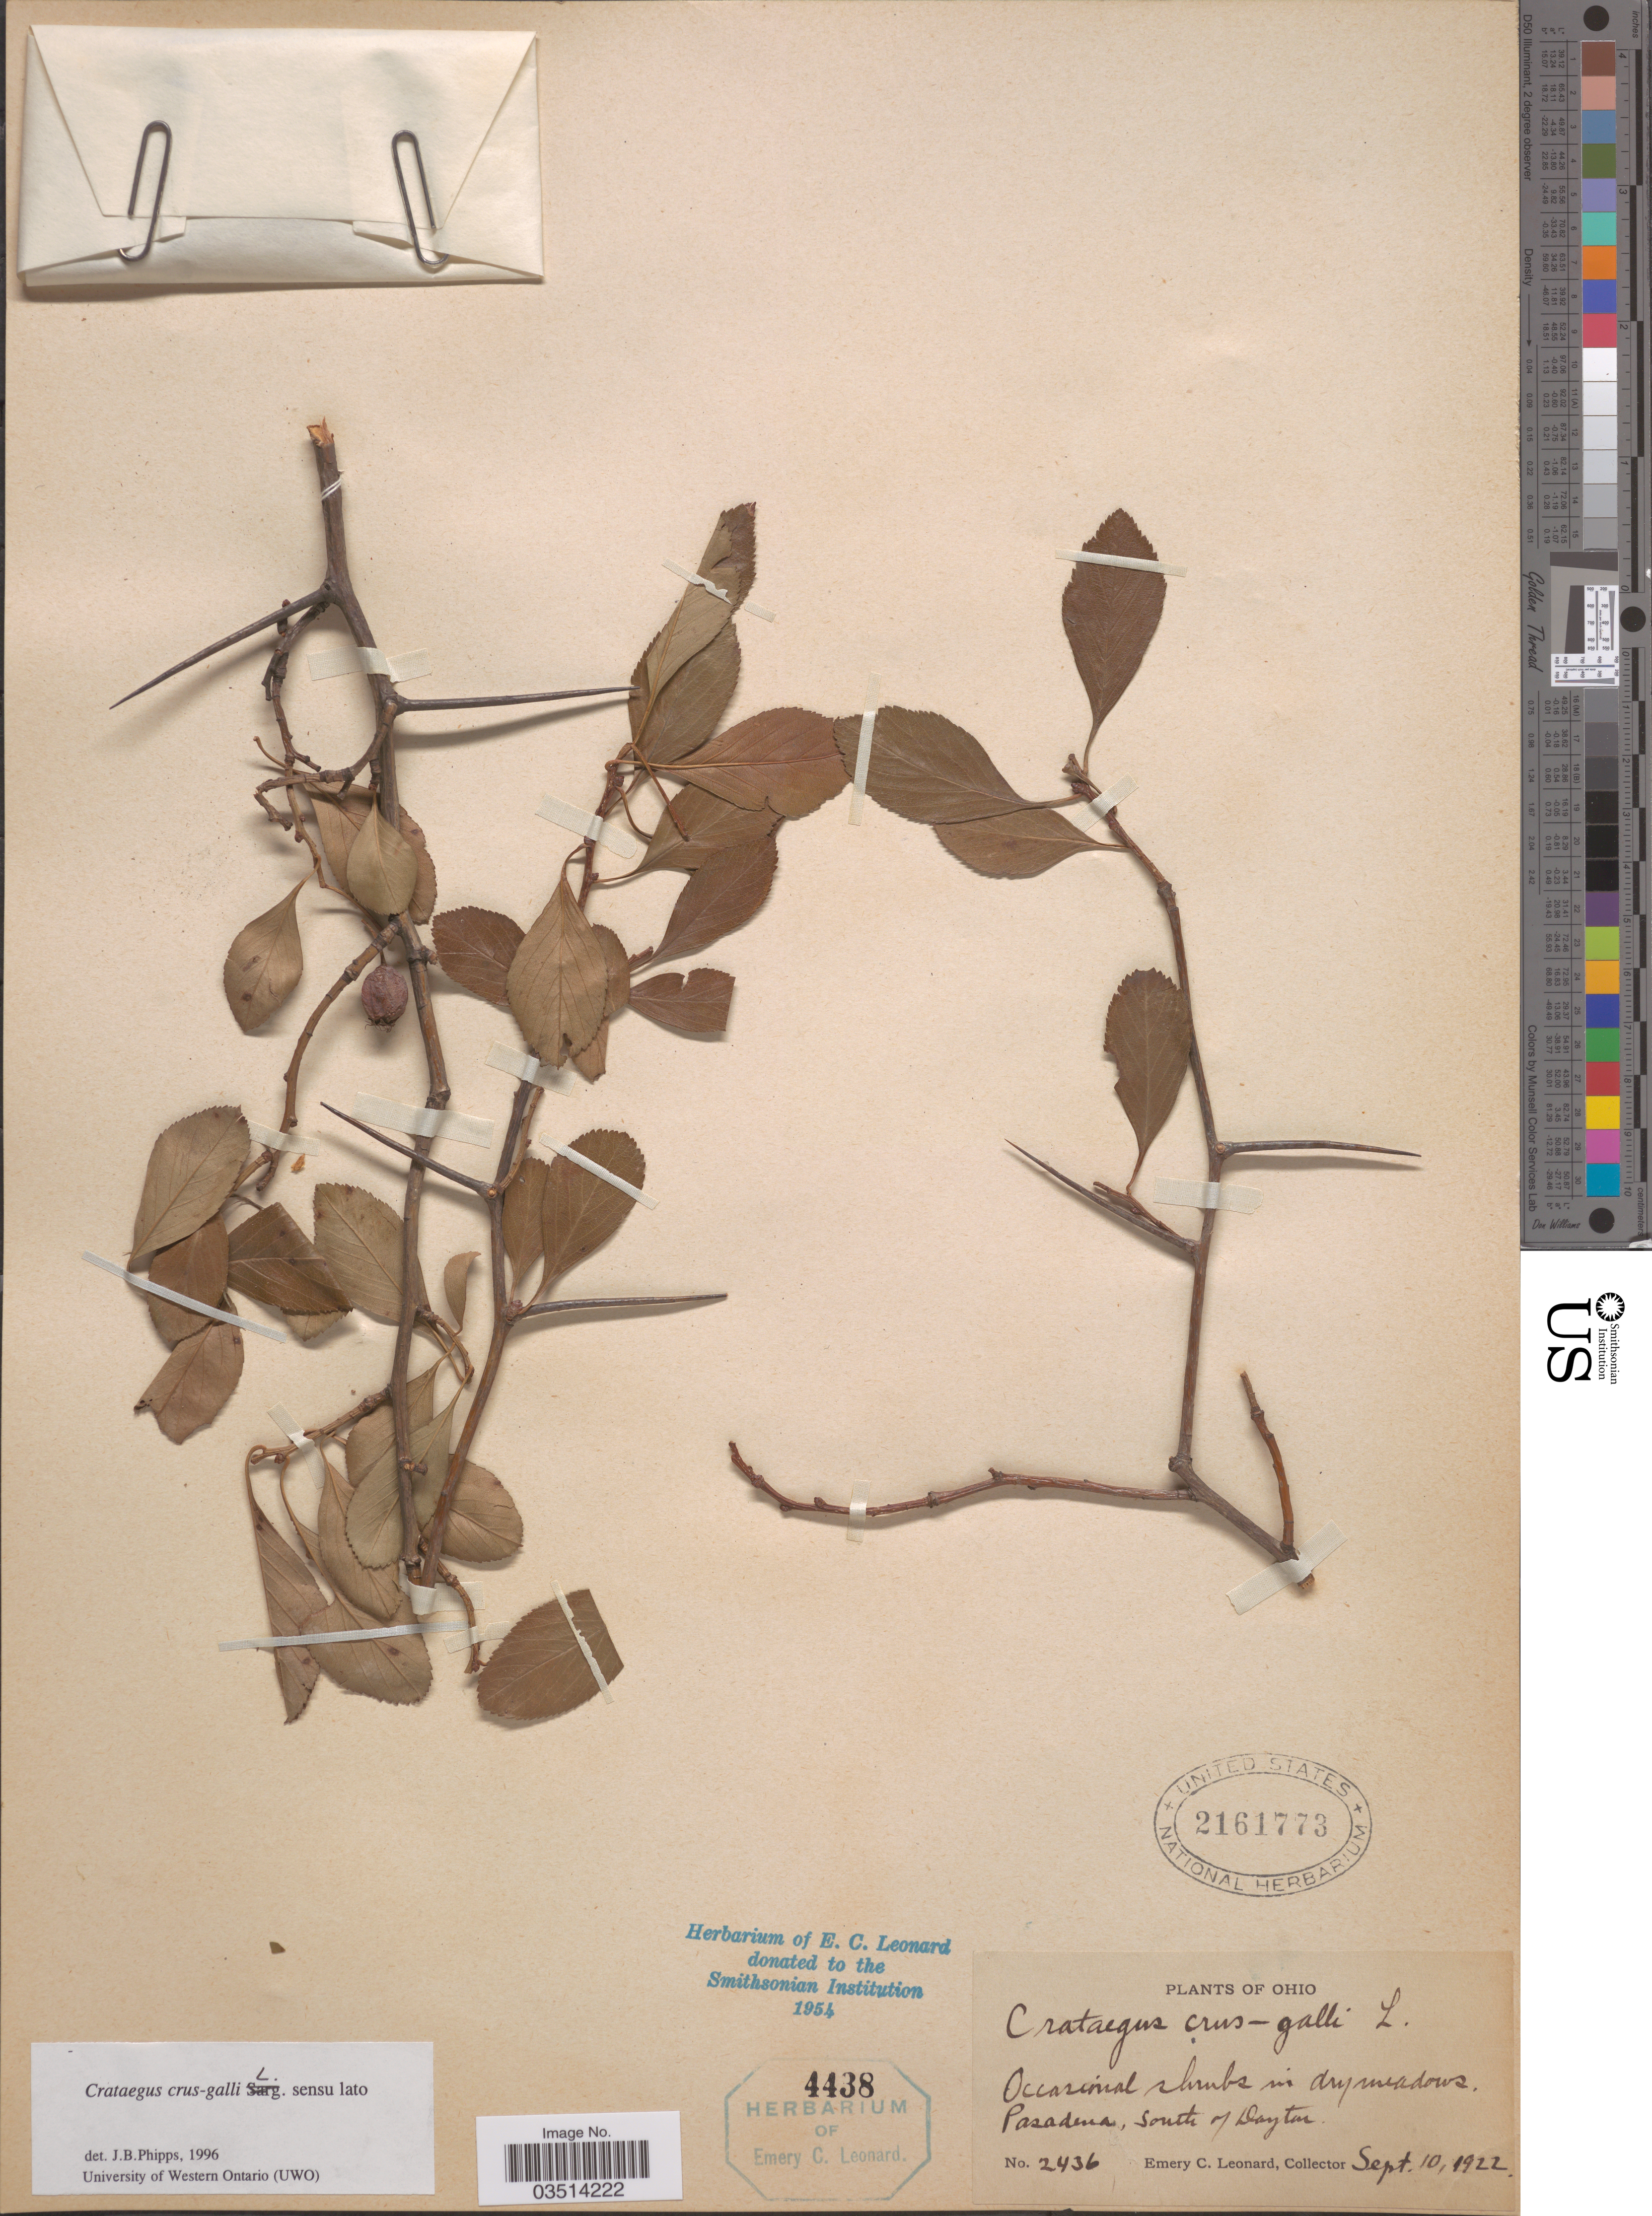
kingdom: Plantae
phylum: Tracheophyta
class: Magnoliopsida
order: Rosales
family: Rosaceae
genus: Crataegus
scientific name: Crataegus crus-galli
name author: L.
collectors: E. C. Leonard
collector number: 2436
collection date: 1922-09-10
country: United States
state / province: Ohio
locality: Pasadena, South of Dayton.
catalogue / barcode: US 2161773